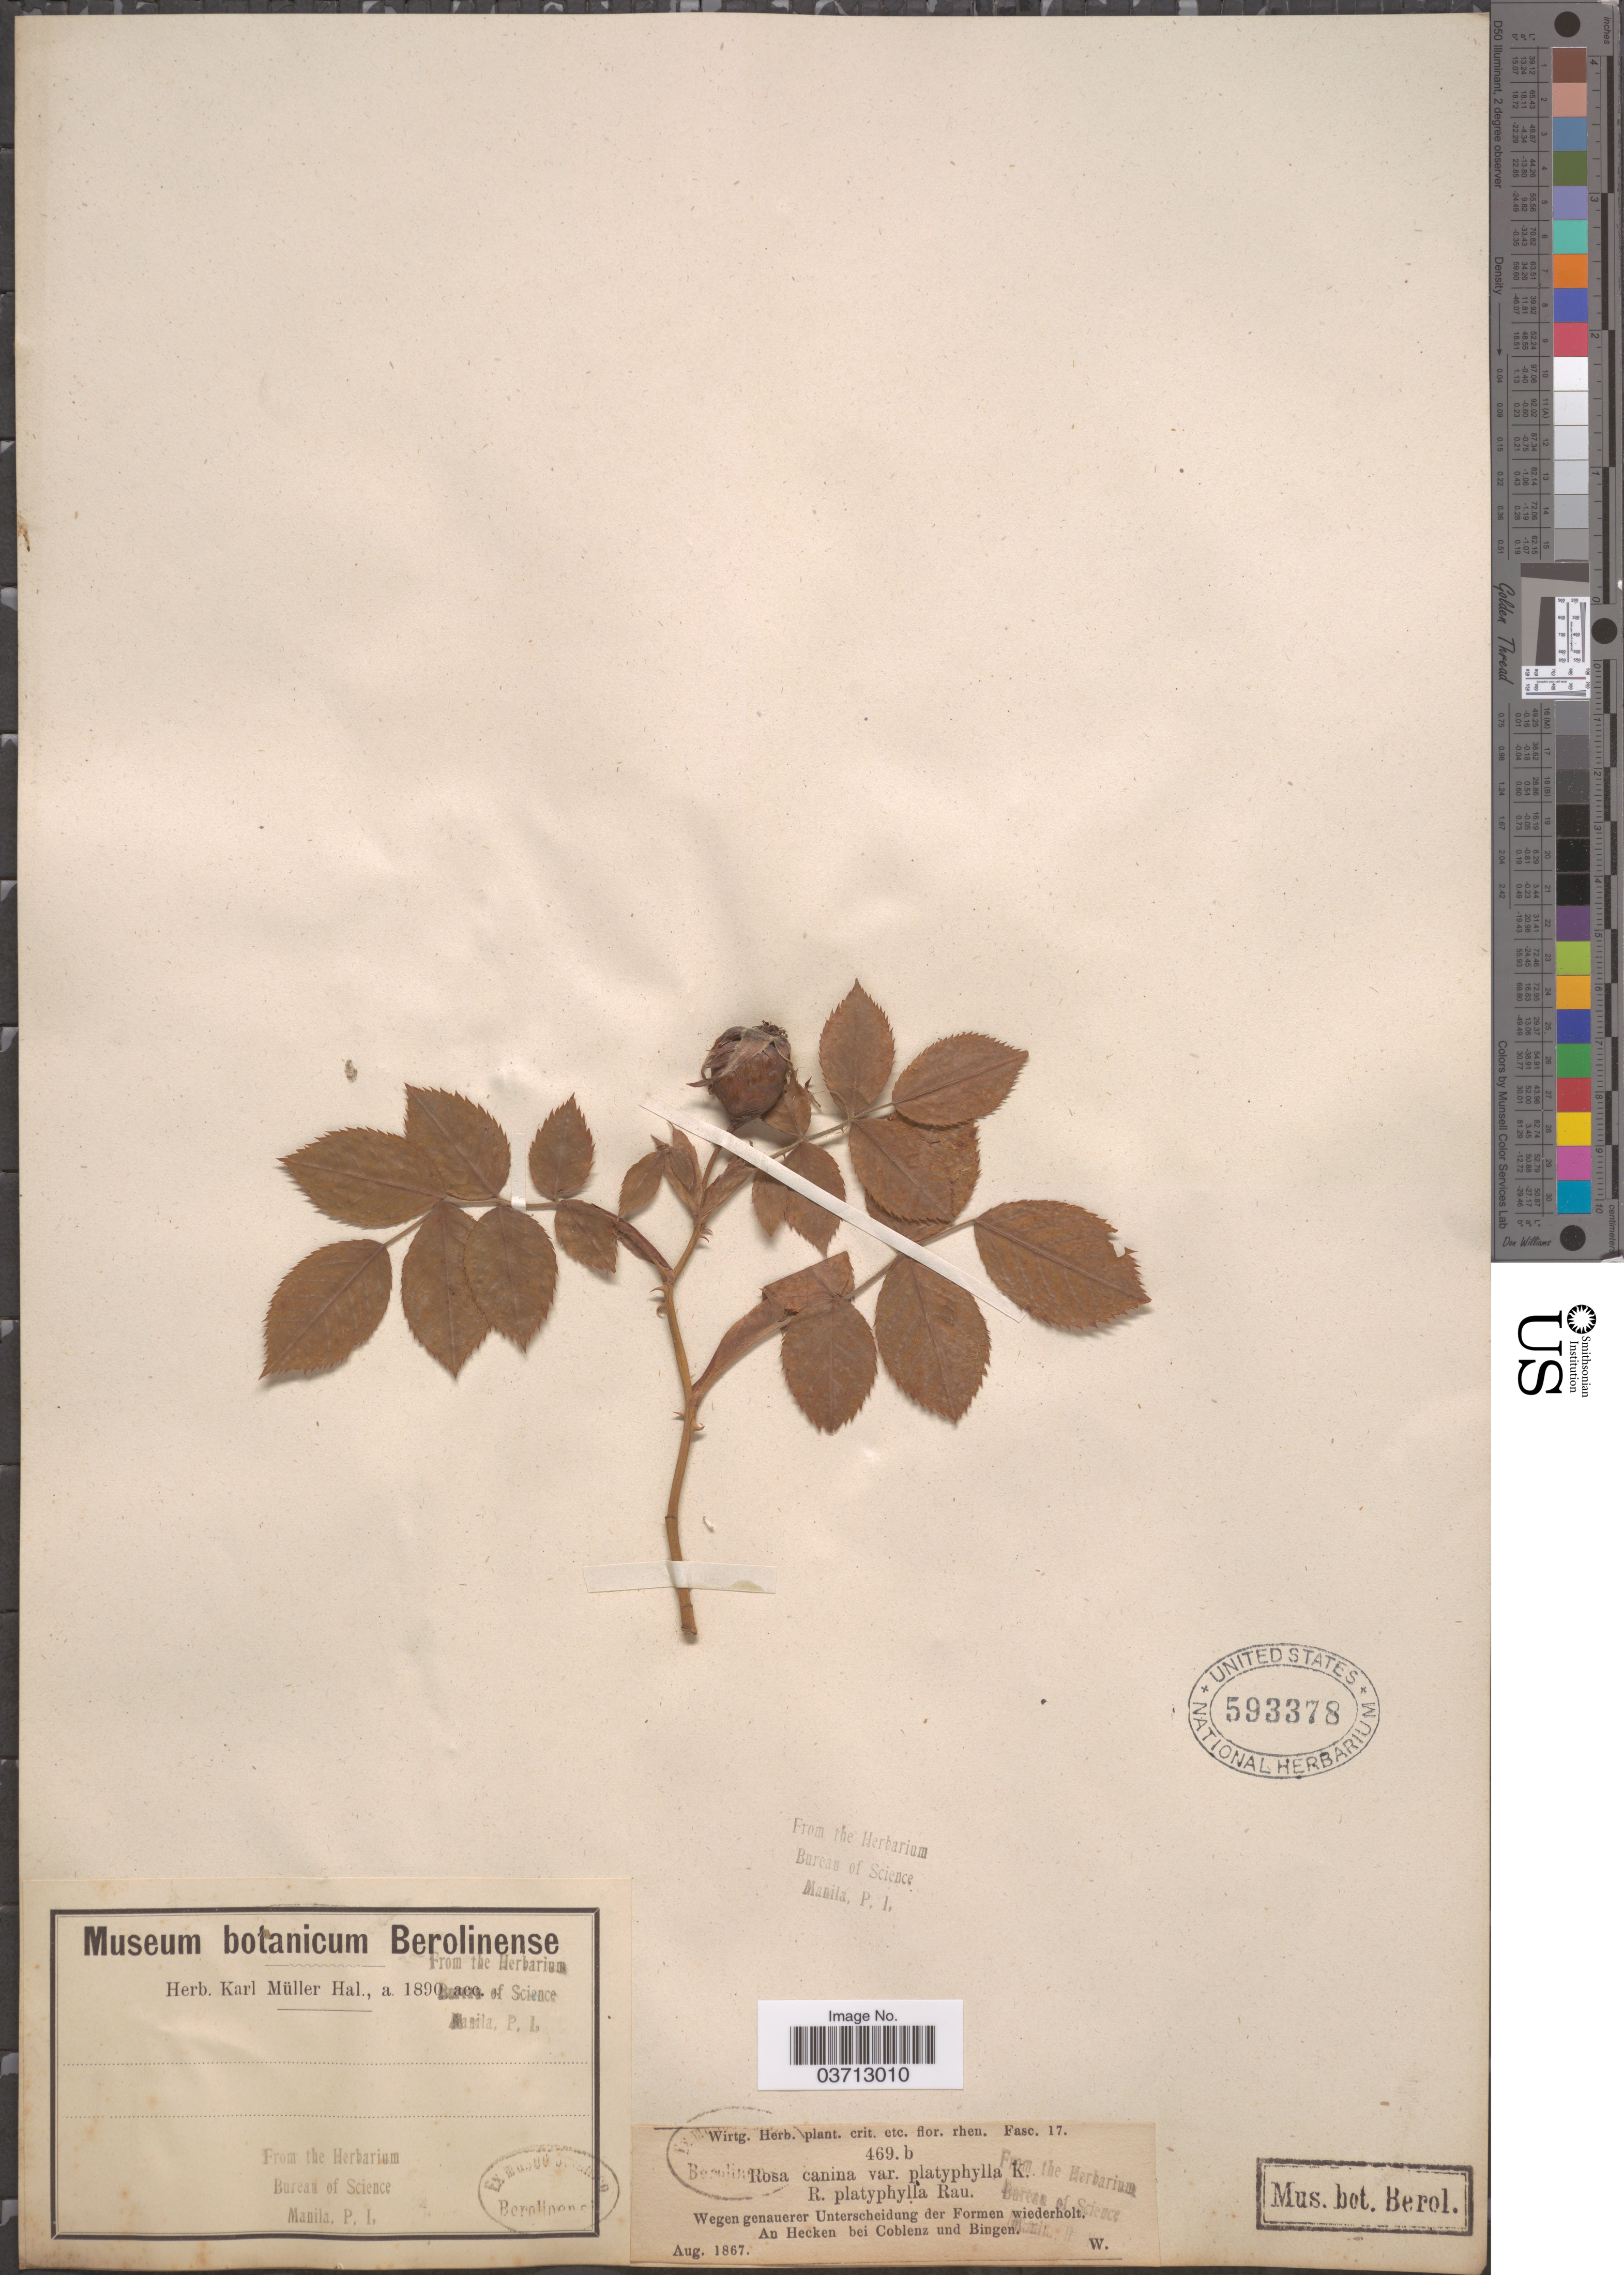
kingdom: Plantae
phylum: Tracheophyta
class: Magnoliopsida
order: Rosales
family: Rosaceae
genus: Rosa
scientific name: Rosa canina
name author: L.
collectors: Wirtg.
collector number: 469b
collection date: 1867-08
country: Germany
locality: An Hecken bei Coblenz und Bingen.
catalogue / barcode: US 593378